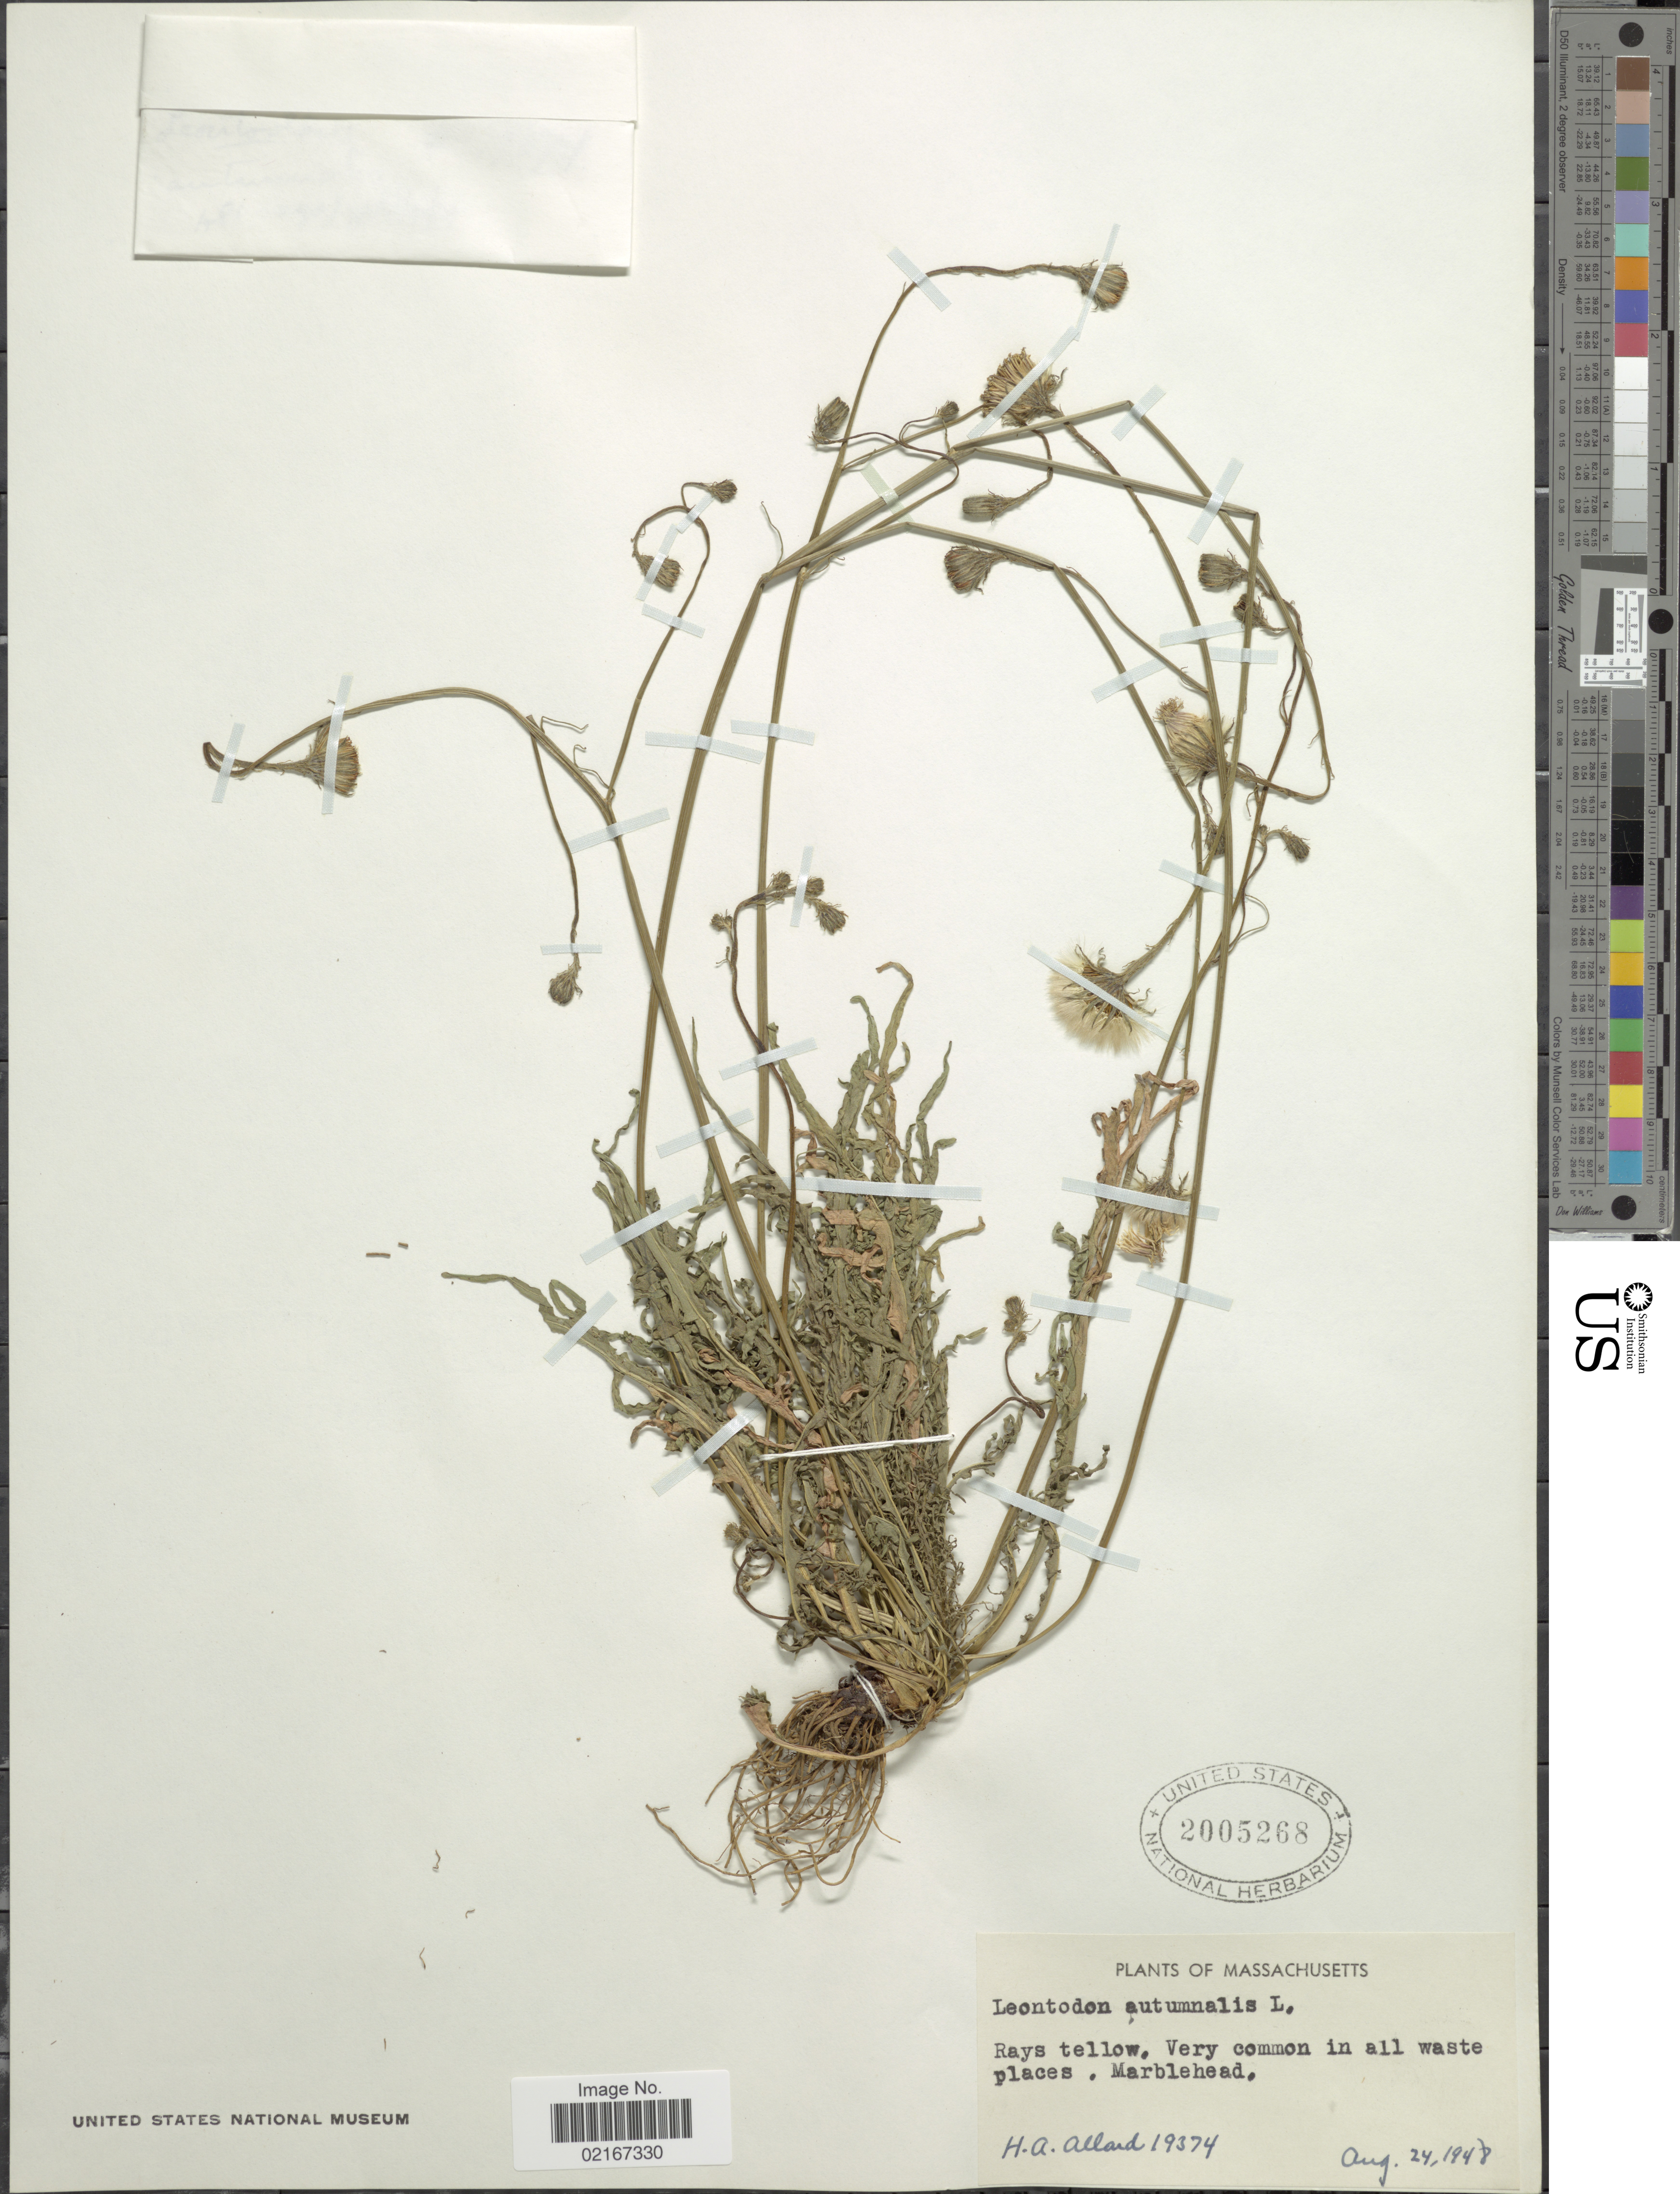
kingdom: Plantae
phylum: Tracheophyta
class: Magnoliopsida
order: Asterales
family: Asteraceae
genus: Scorzoneroides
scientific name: Scorzoneroides autumnalis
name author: (L.) Moench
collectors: H. A. Allard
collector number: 19374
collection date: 1948-08-24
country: United States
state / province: Massachusetts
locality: Marblehead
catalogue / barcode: US 2005268